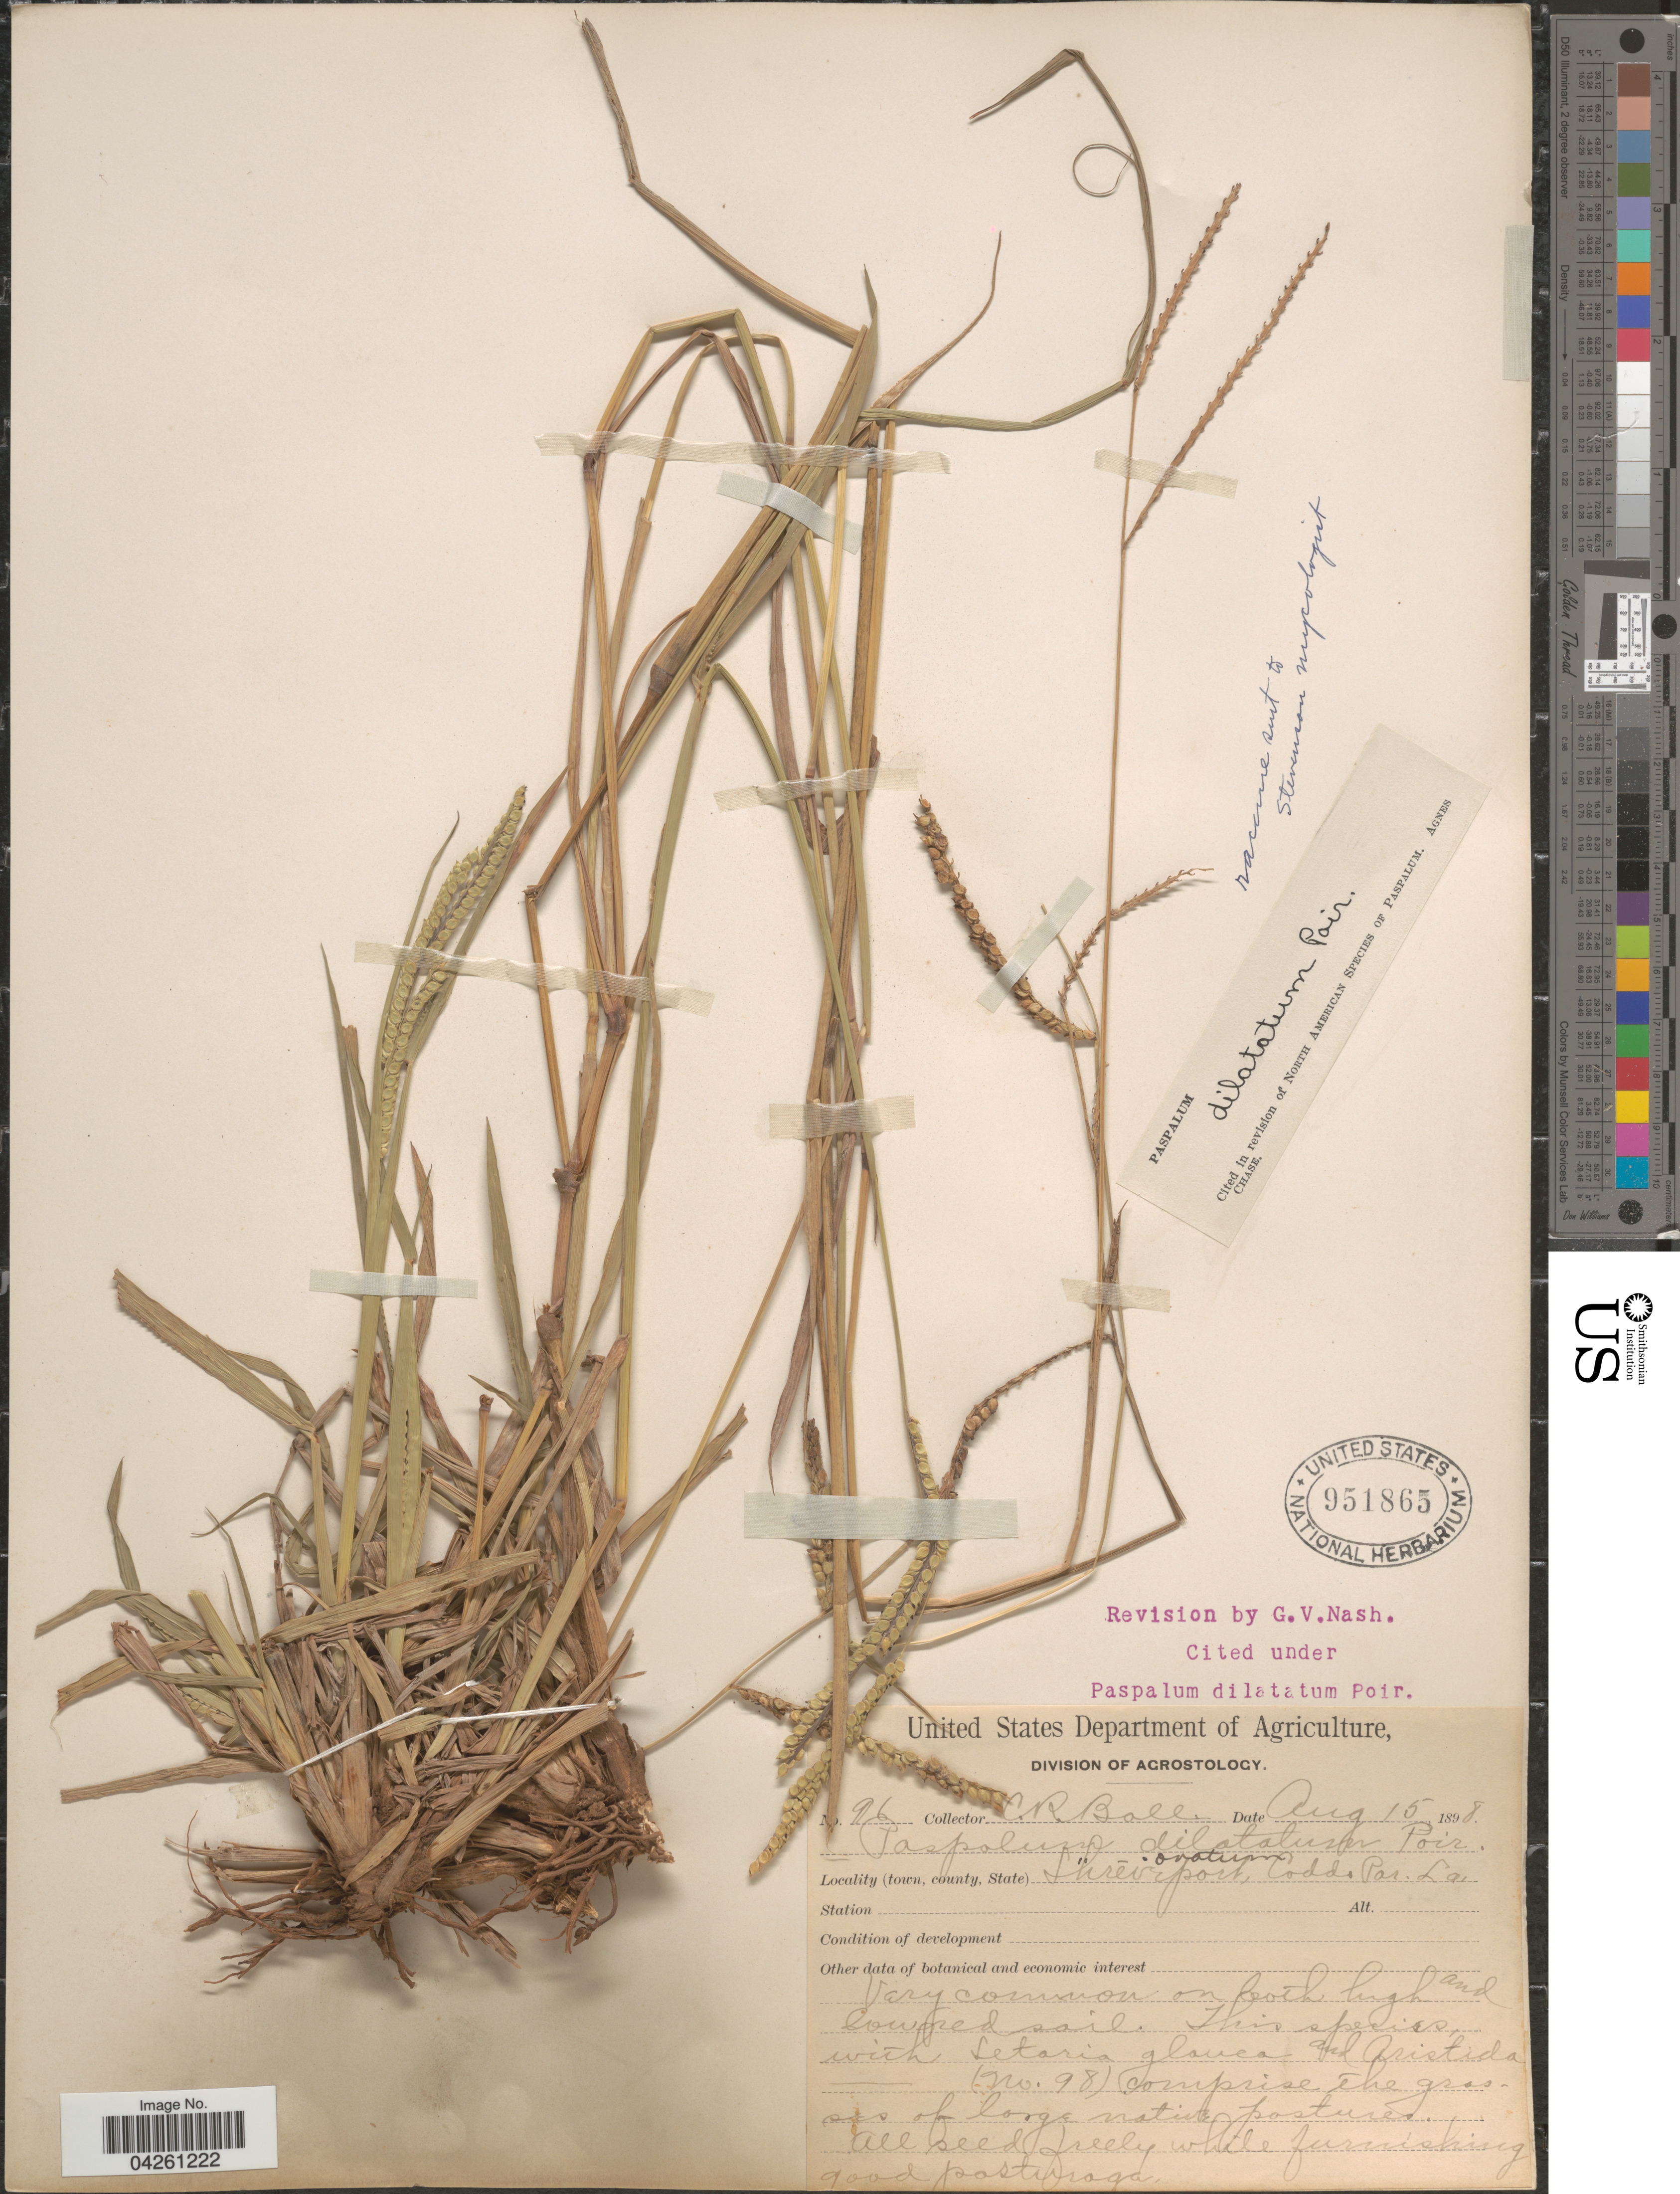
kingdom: Plantae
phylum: Tracheophyta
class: Liliopsida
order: Poales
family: Poaceae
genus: Paspalum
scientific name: Paspalum dilatatum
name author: Poir.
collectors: C. R. Ball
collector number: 96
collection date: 1898-08-15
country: United States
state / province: Louisiana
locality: Shreveport, Coddo Par. La.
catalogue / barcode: US 951865